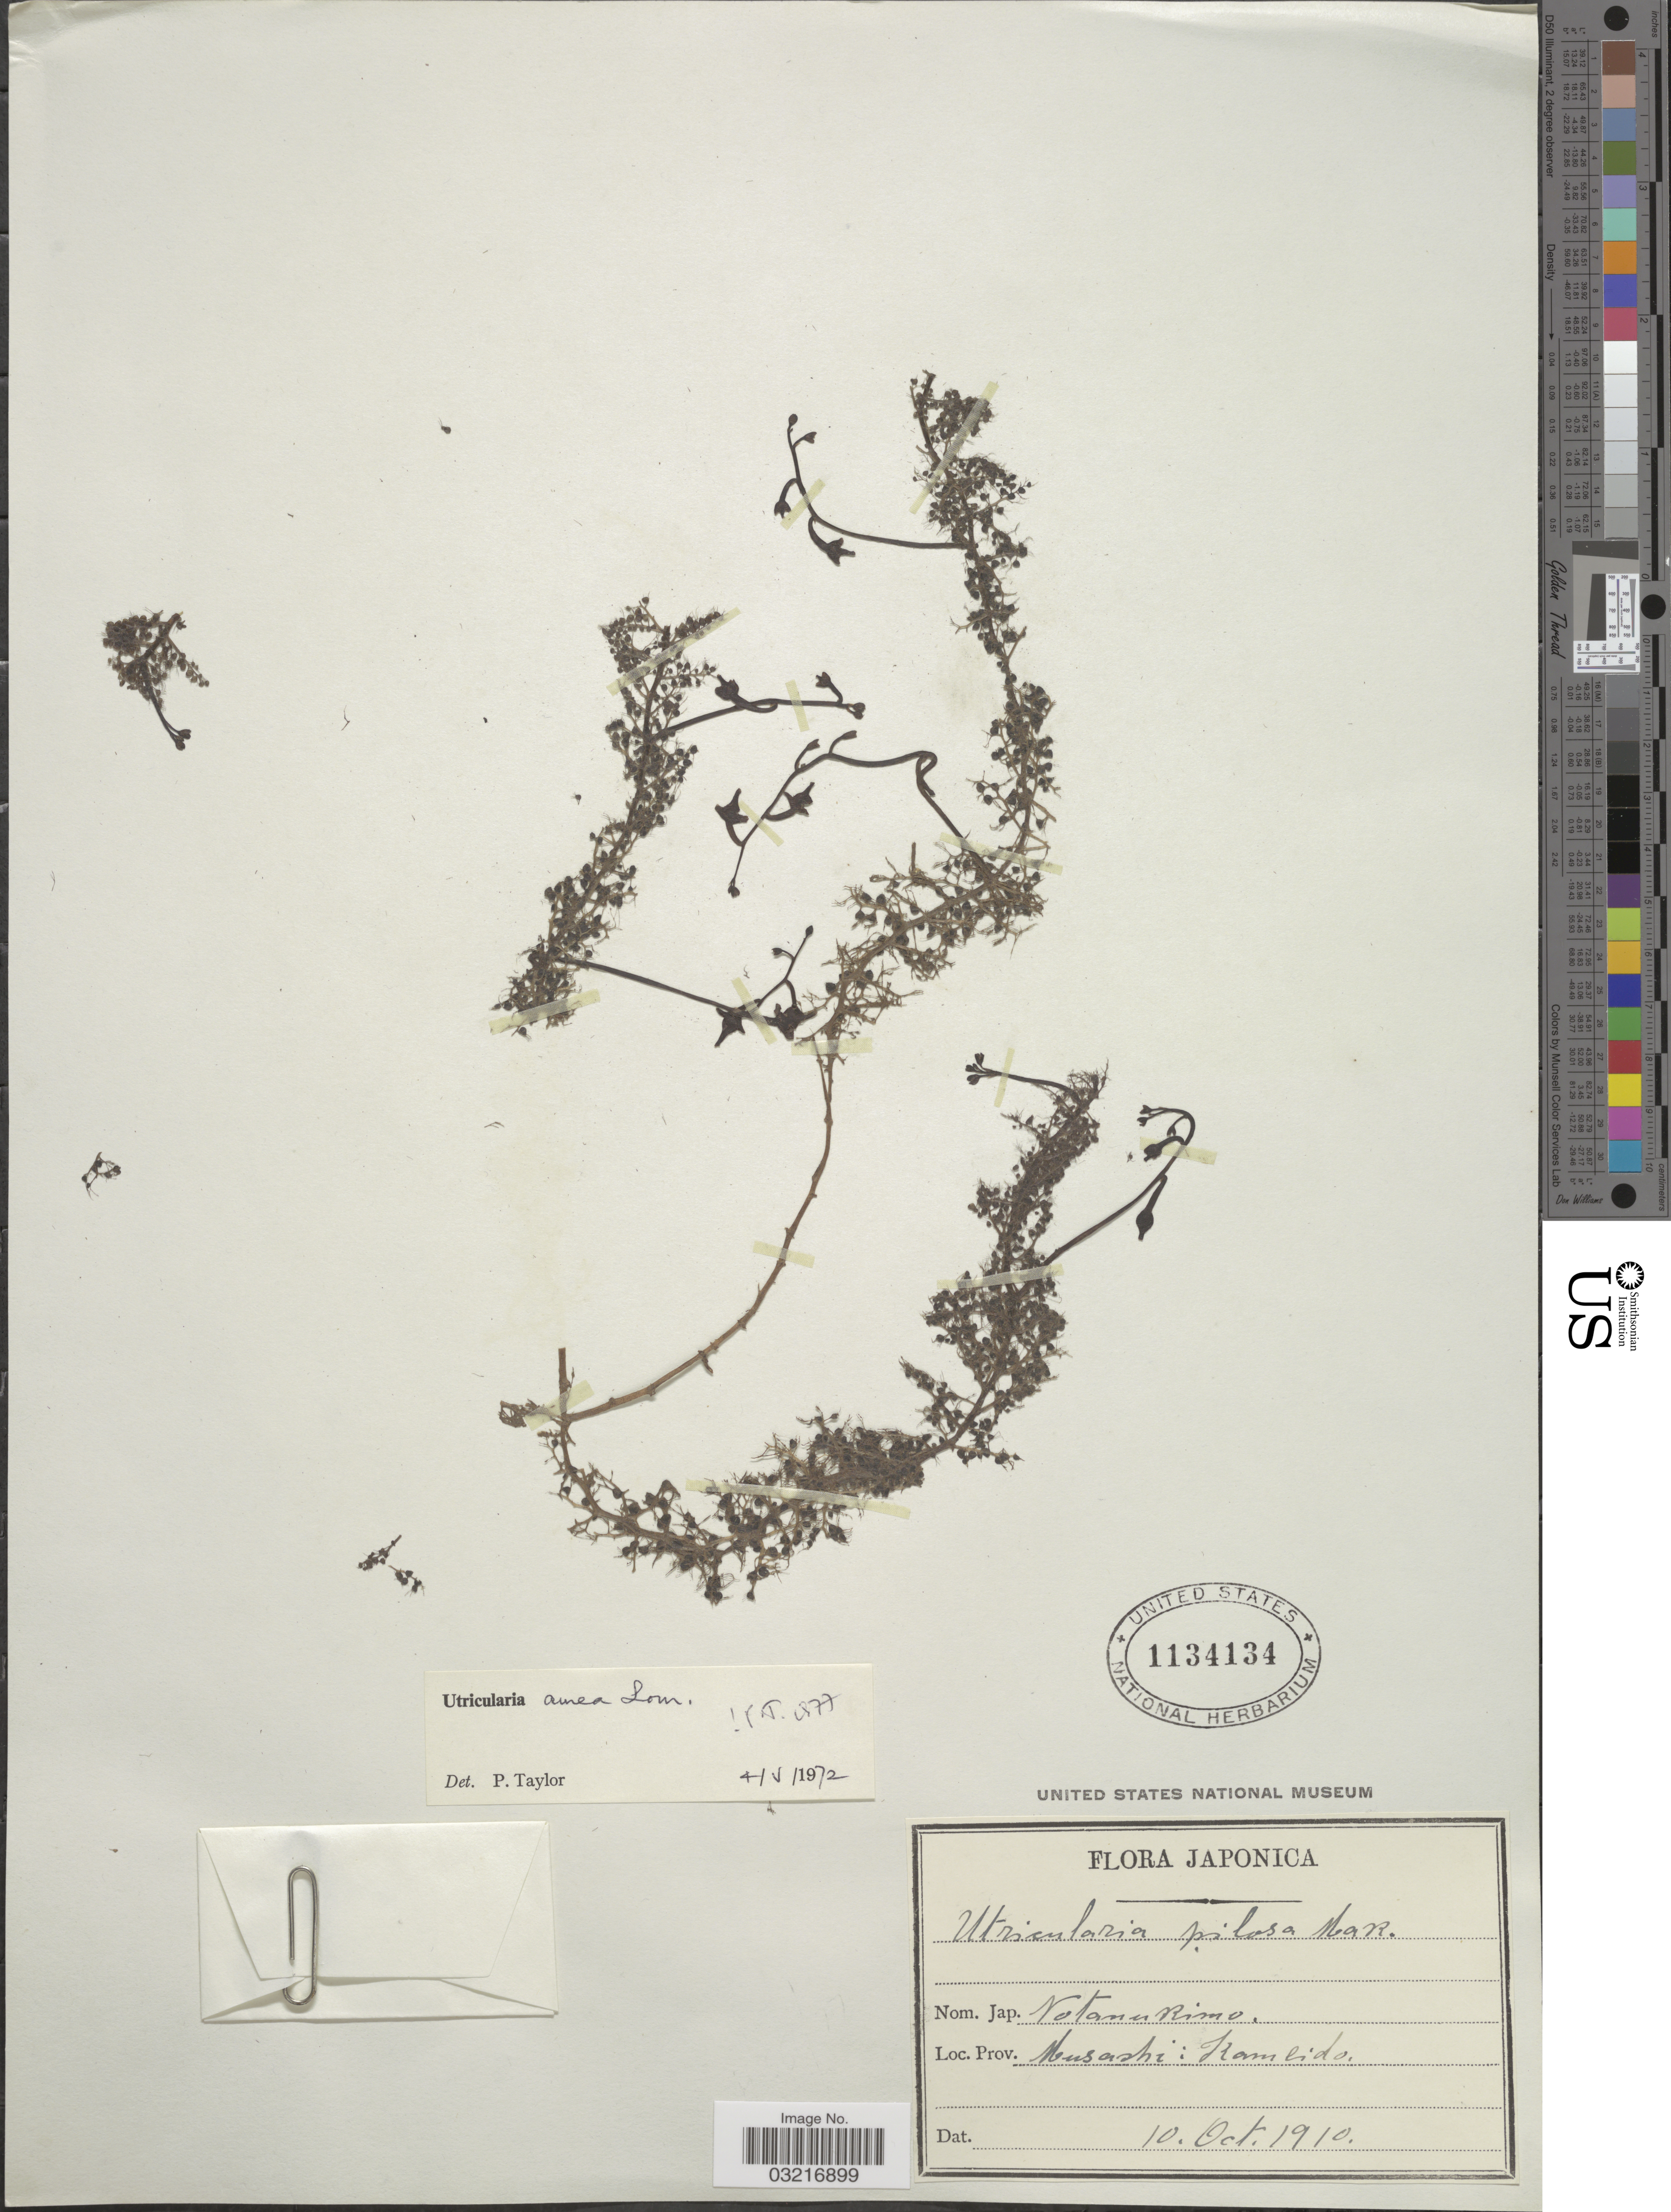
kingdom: Plantae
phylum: Tracheophyta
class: Magnoliopsida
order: Lamiales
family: Lentibulariaceae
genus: Utricularia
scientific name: Utricularia aurea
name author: Lour.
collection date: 1910-10-10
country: Japan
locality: Prov. Musashi: Kameido.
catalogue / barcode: US 1134134